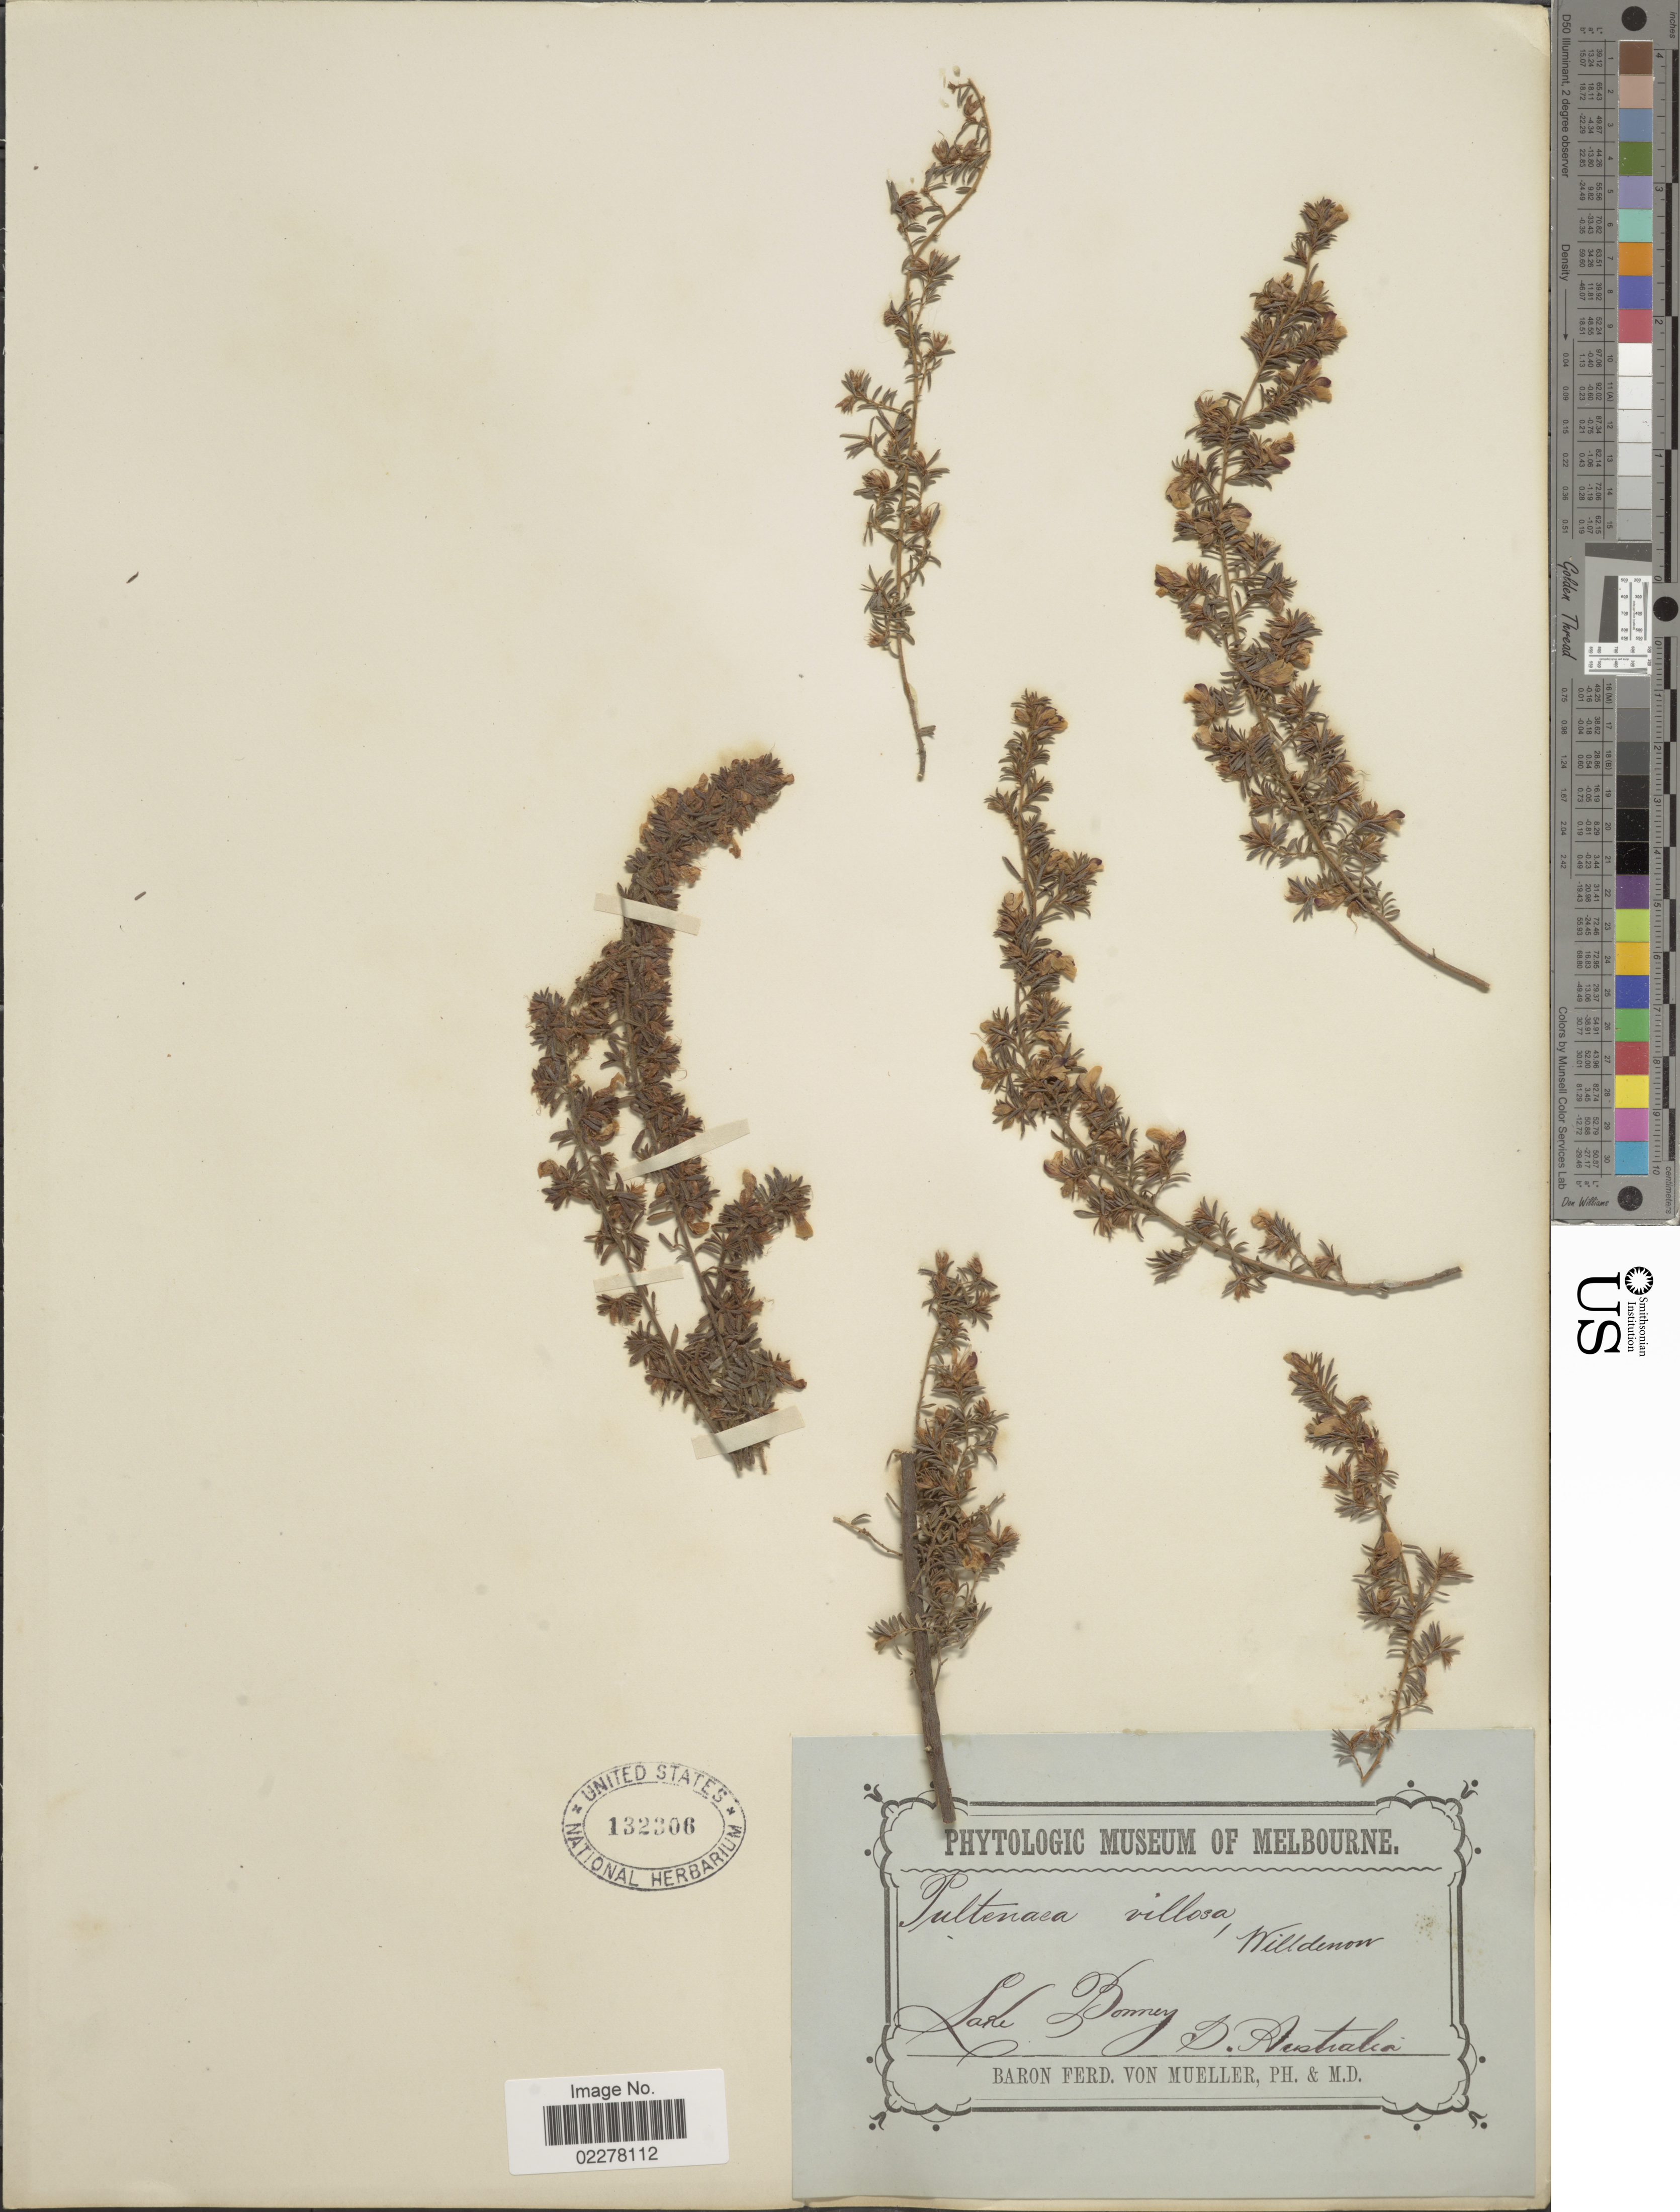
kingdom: Plantae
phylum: Tracheophyta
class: Magnoliopsida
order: Fabales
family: Fabaceae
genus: Pultenaea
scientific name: Pultenaea villosa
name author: Willd.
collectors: F. von Mueller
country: Australia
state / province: South Australia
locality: Lake Bonney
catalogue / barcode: US 132306